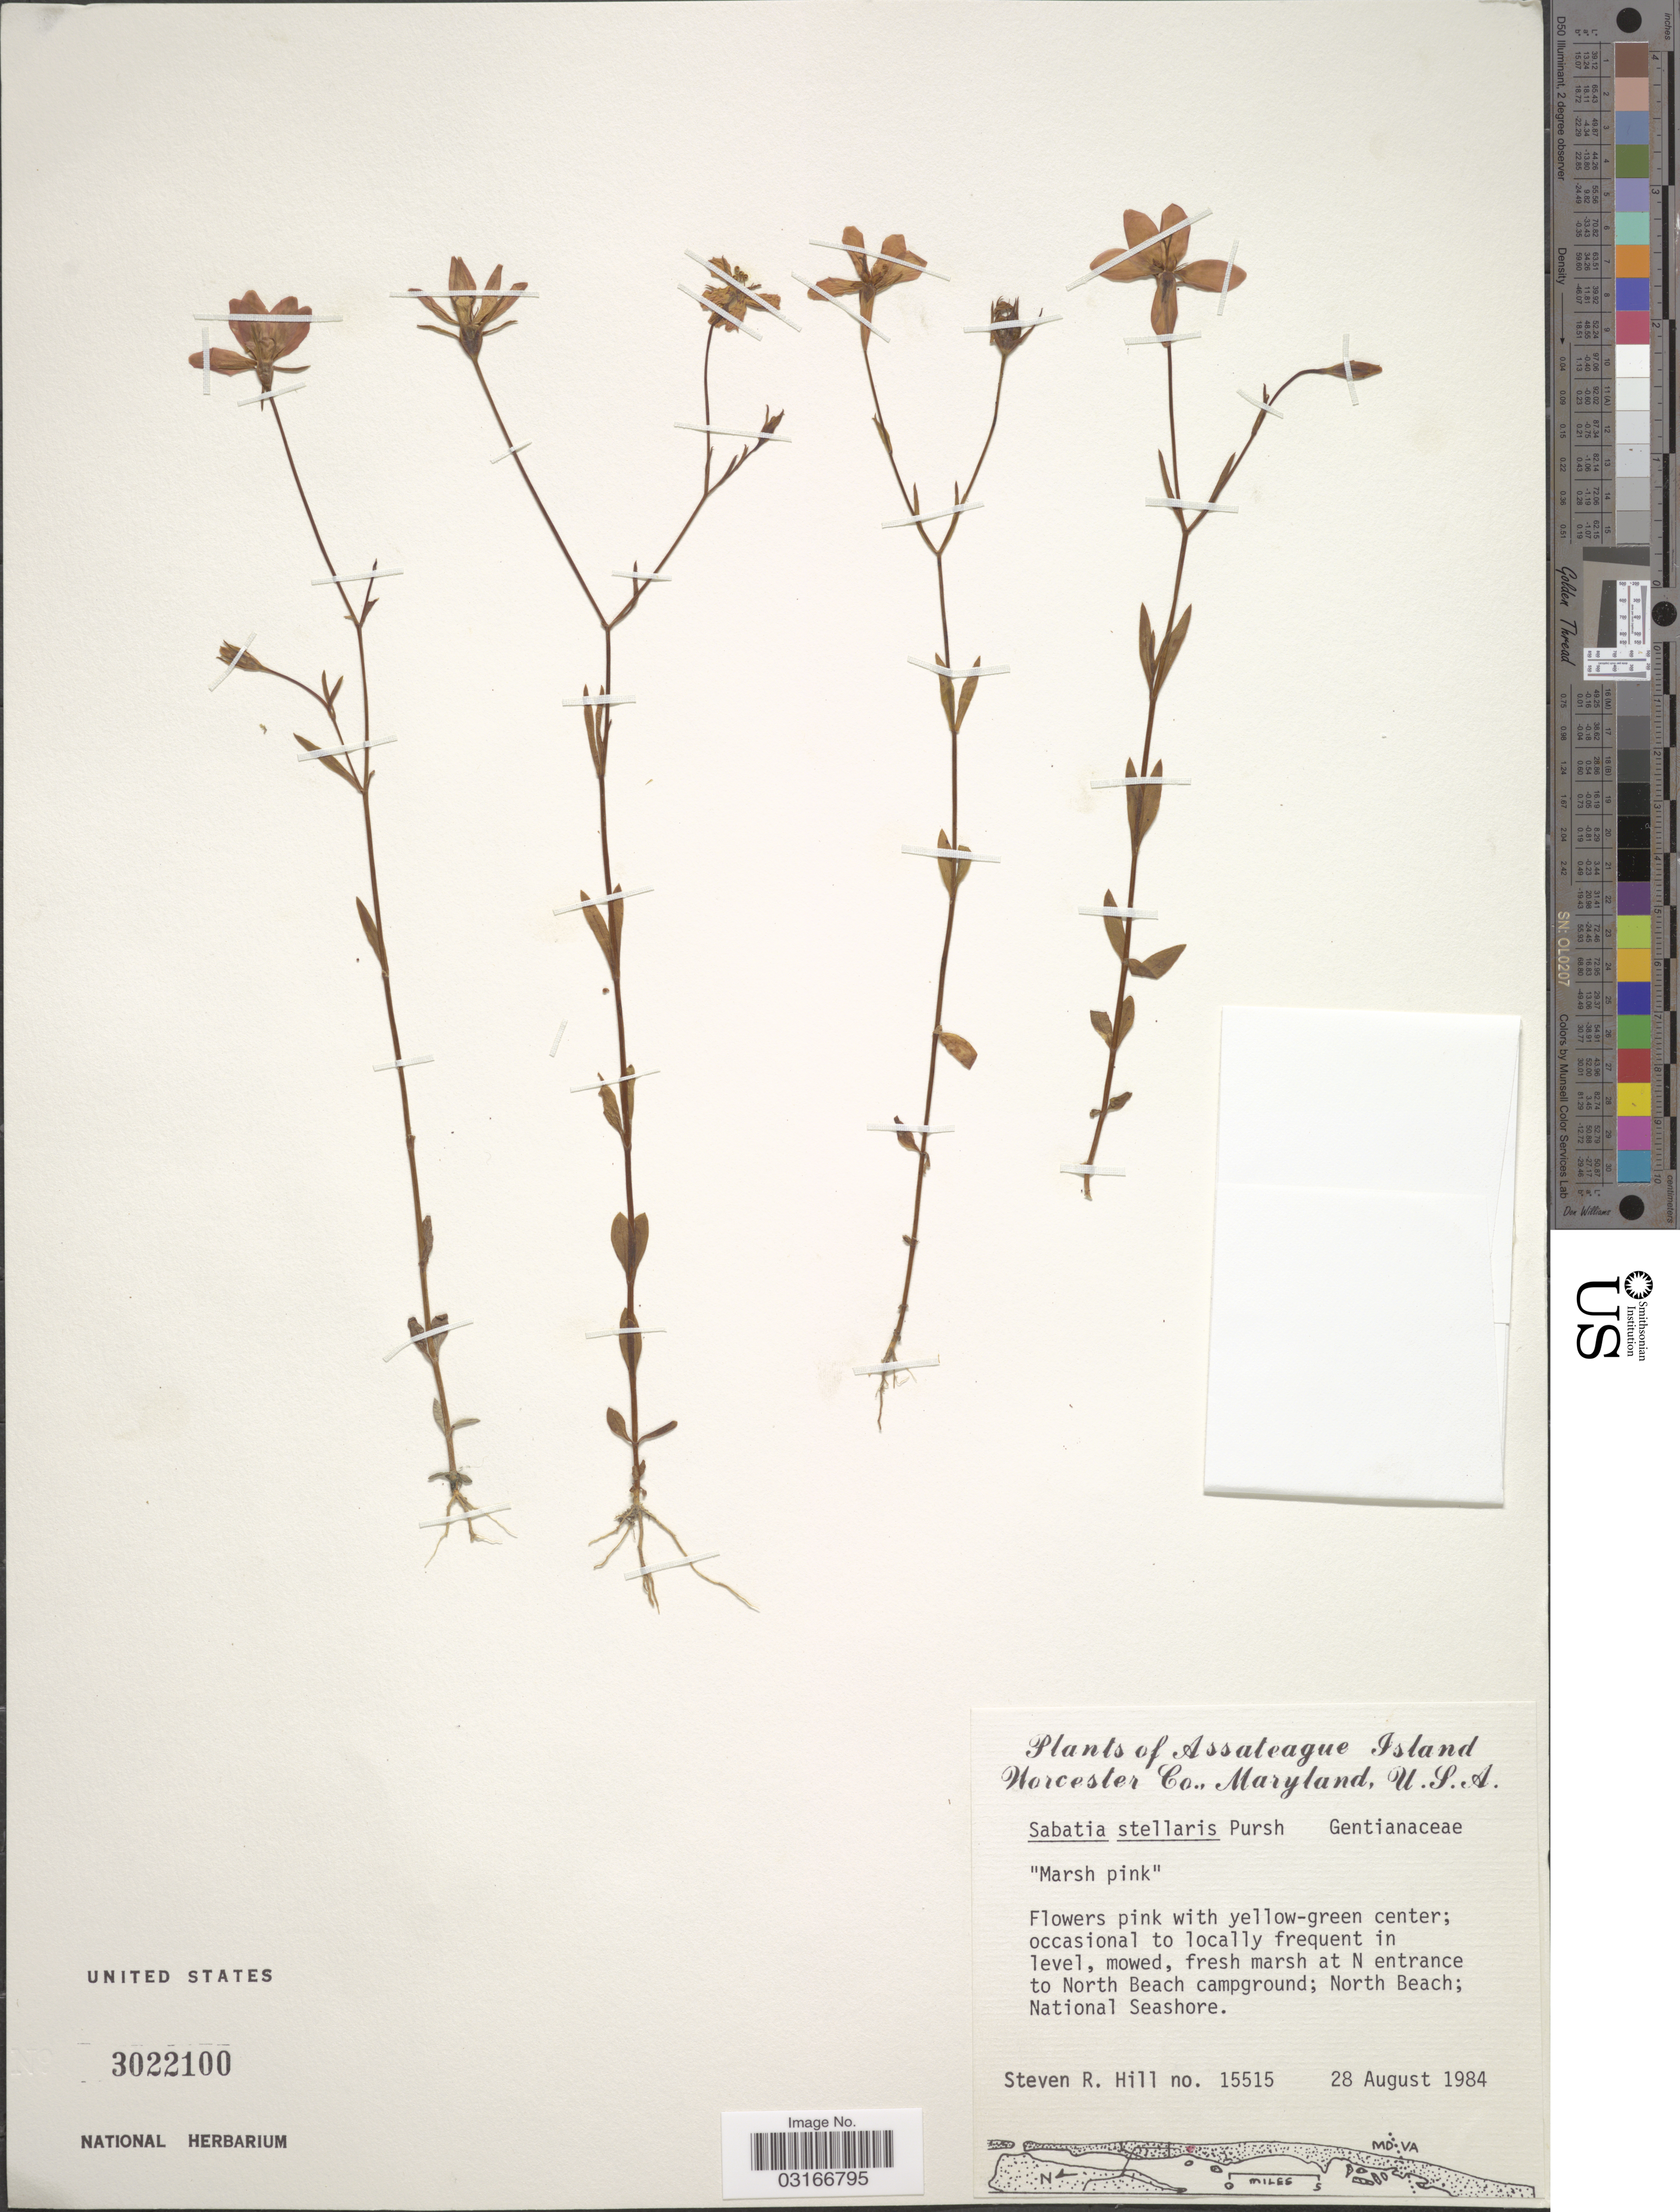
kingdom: Plantae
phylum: Tracheophyta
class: Magnoliopsida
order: Gentianales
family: Gentianaceae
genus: Sabatia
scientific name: Sabatia stellaris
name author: Pursh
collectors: S. Hill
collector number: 15515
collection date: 1984-08-28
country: United States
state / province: Maryland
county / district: Worcester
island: Assateague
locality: Fresh marsh at N entrance to North Beach Campground; NorthBeach, Assateague Island National Seashore.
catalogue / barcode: US 3022100